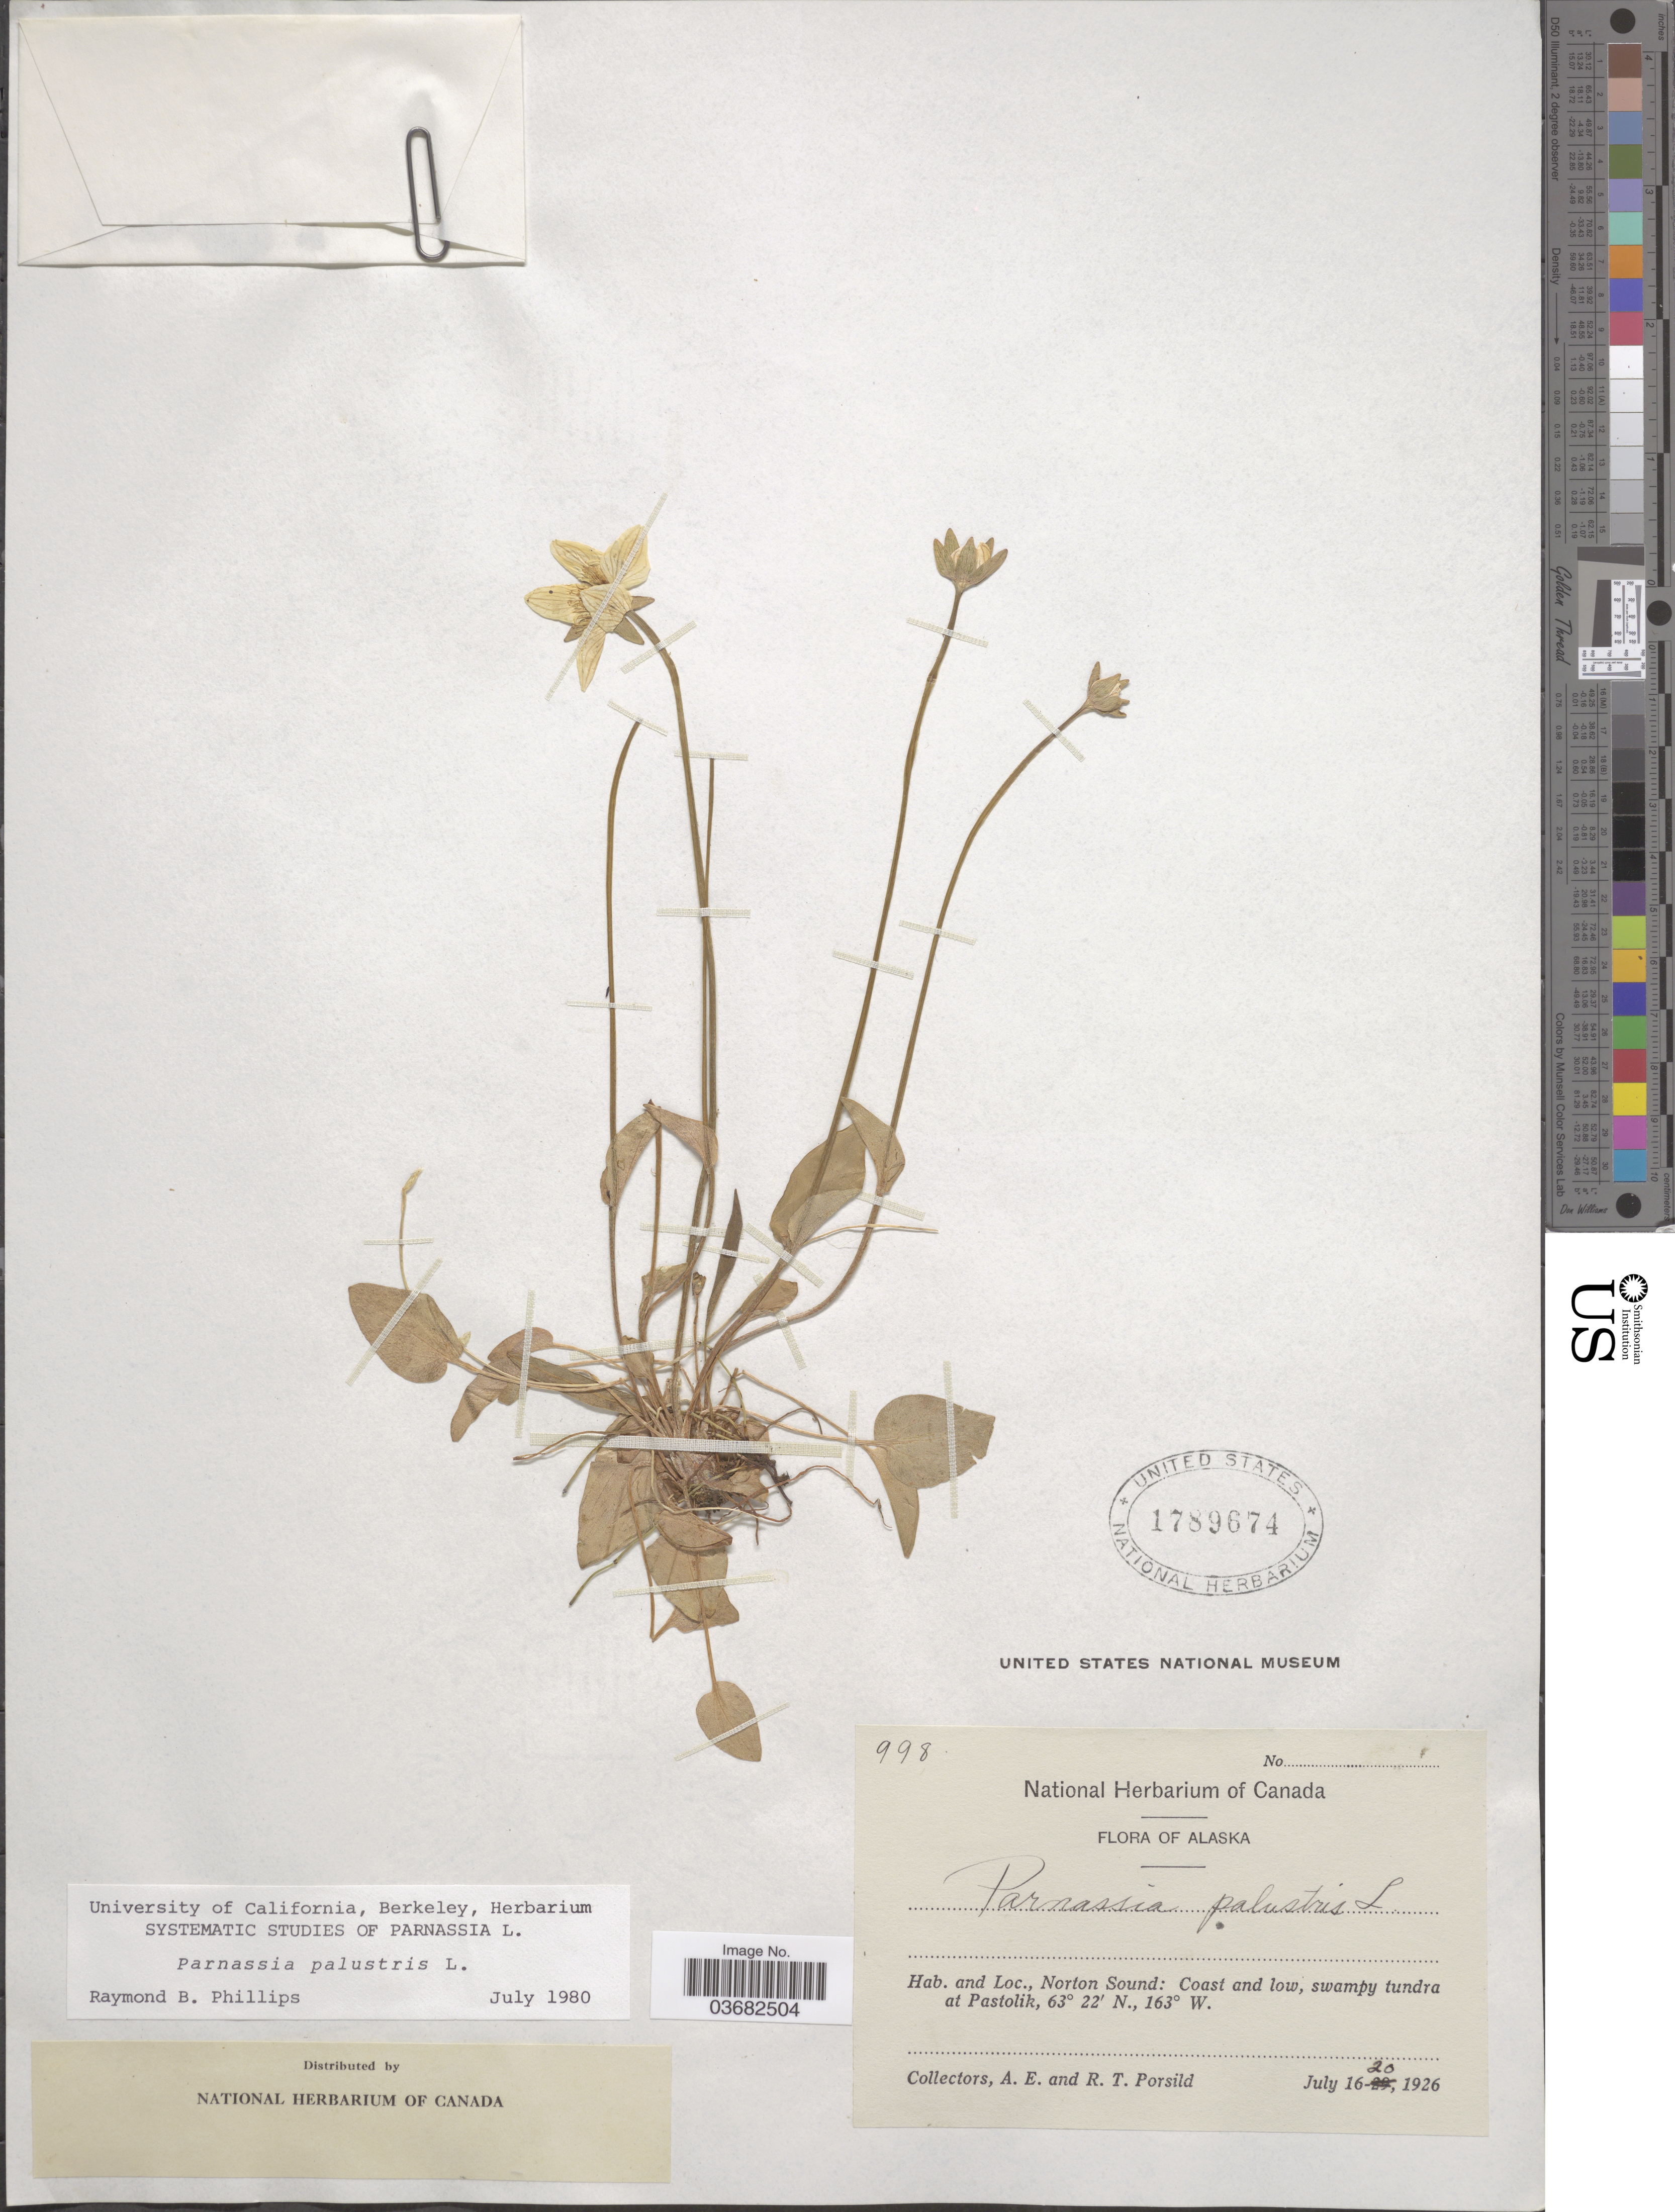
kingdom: Plantae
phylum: Tracheophyta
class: Magnoliopsida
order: Celastrales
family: Parnassiaceae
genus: Parnassia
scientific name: Parnassia palustris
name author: L.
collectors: A. E. Porsild & R. T. Porsild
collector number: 998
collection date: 1926-07-16/1926-07-20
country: United States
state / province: Alaska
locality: Norton Sound: Coast and low, swampy tundra at Pastolik.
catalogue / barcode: US 1789674